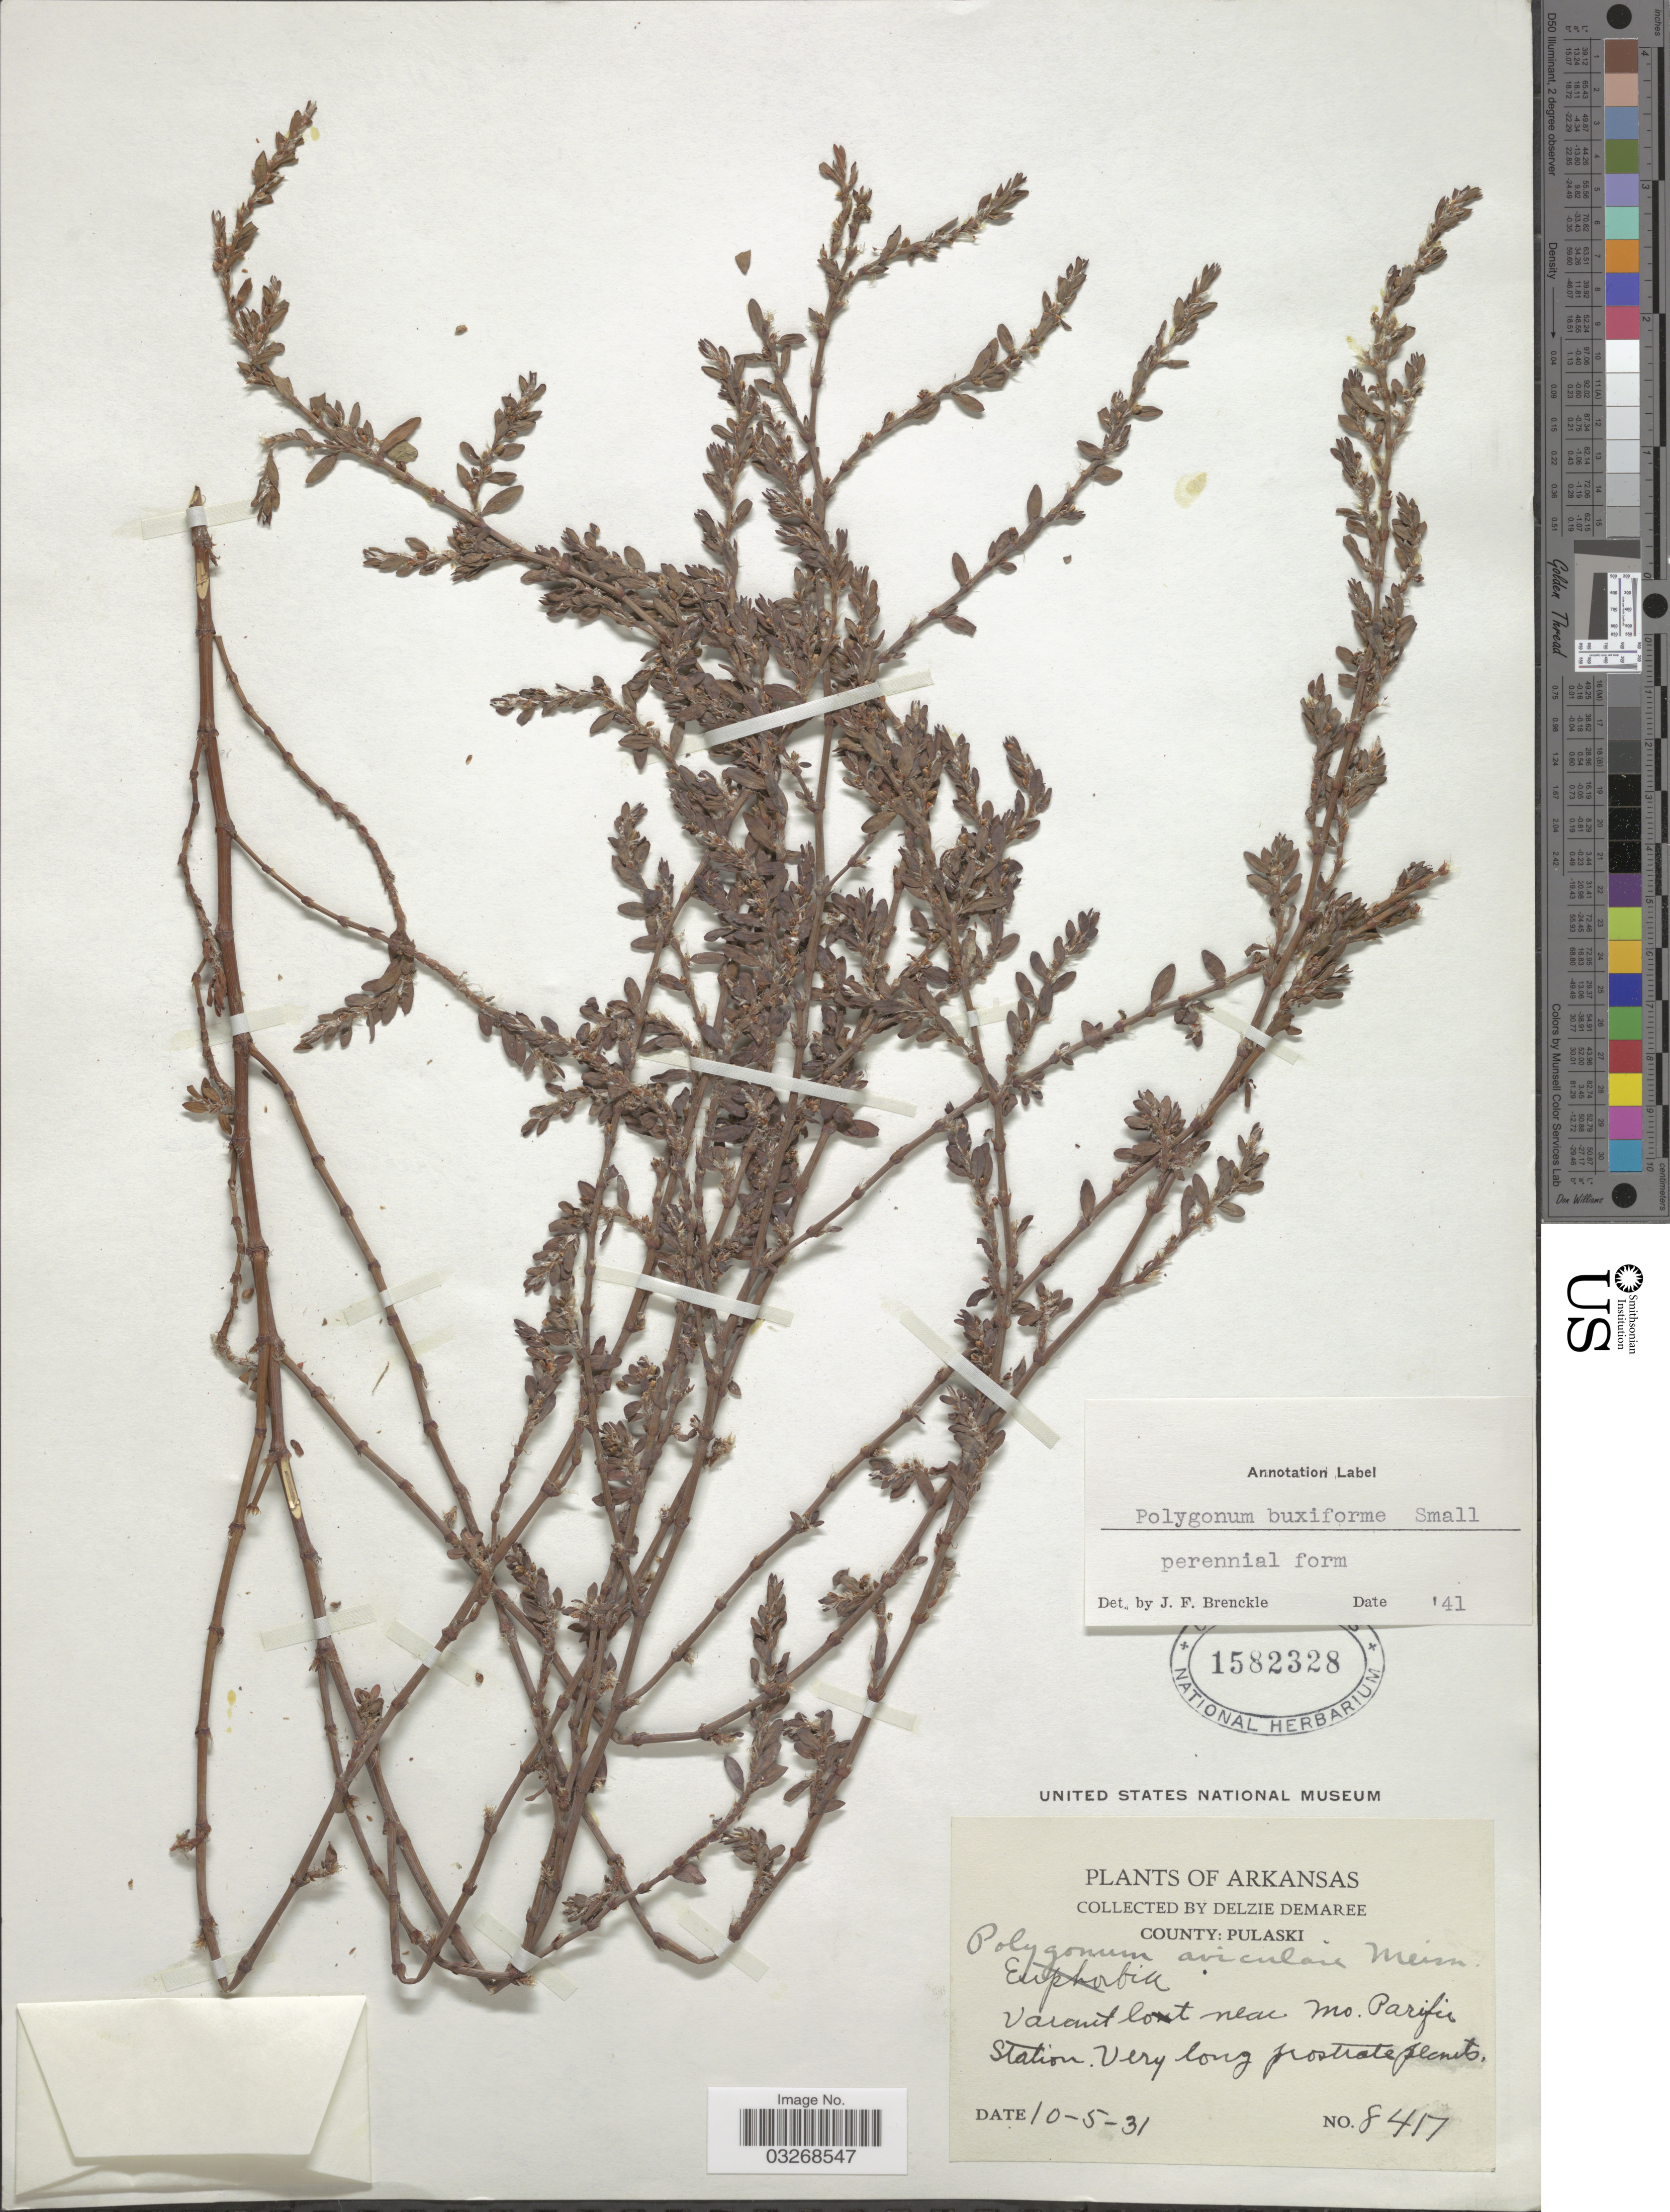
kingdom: Plantae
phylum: Tracheophyta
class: Magnoliopsida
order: Caryophyllales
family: Polygonaceae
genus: Polygonum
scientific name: Polygonum buxiforme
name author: Small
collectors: D. Demaree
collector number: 8417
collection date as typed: Transcribed d/m/y: 5/10/31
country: United States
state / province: Arkansas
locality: County: Pulaski. Vacant lot near Mo. Pacific Station.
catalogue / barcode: US 1582328